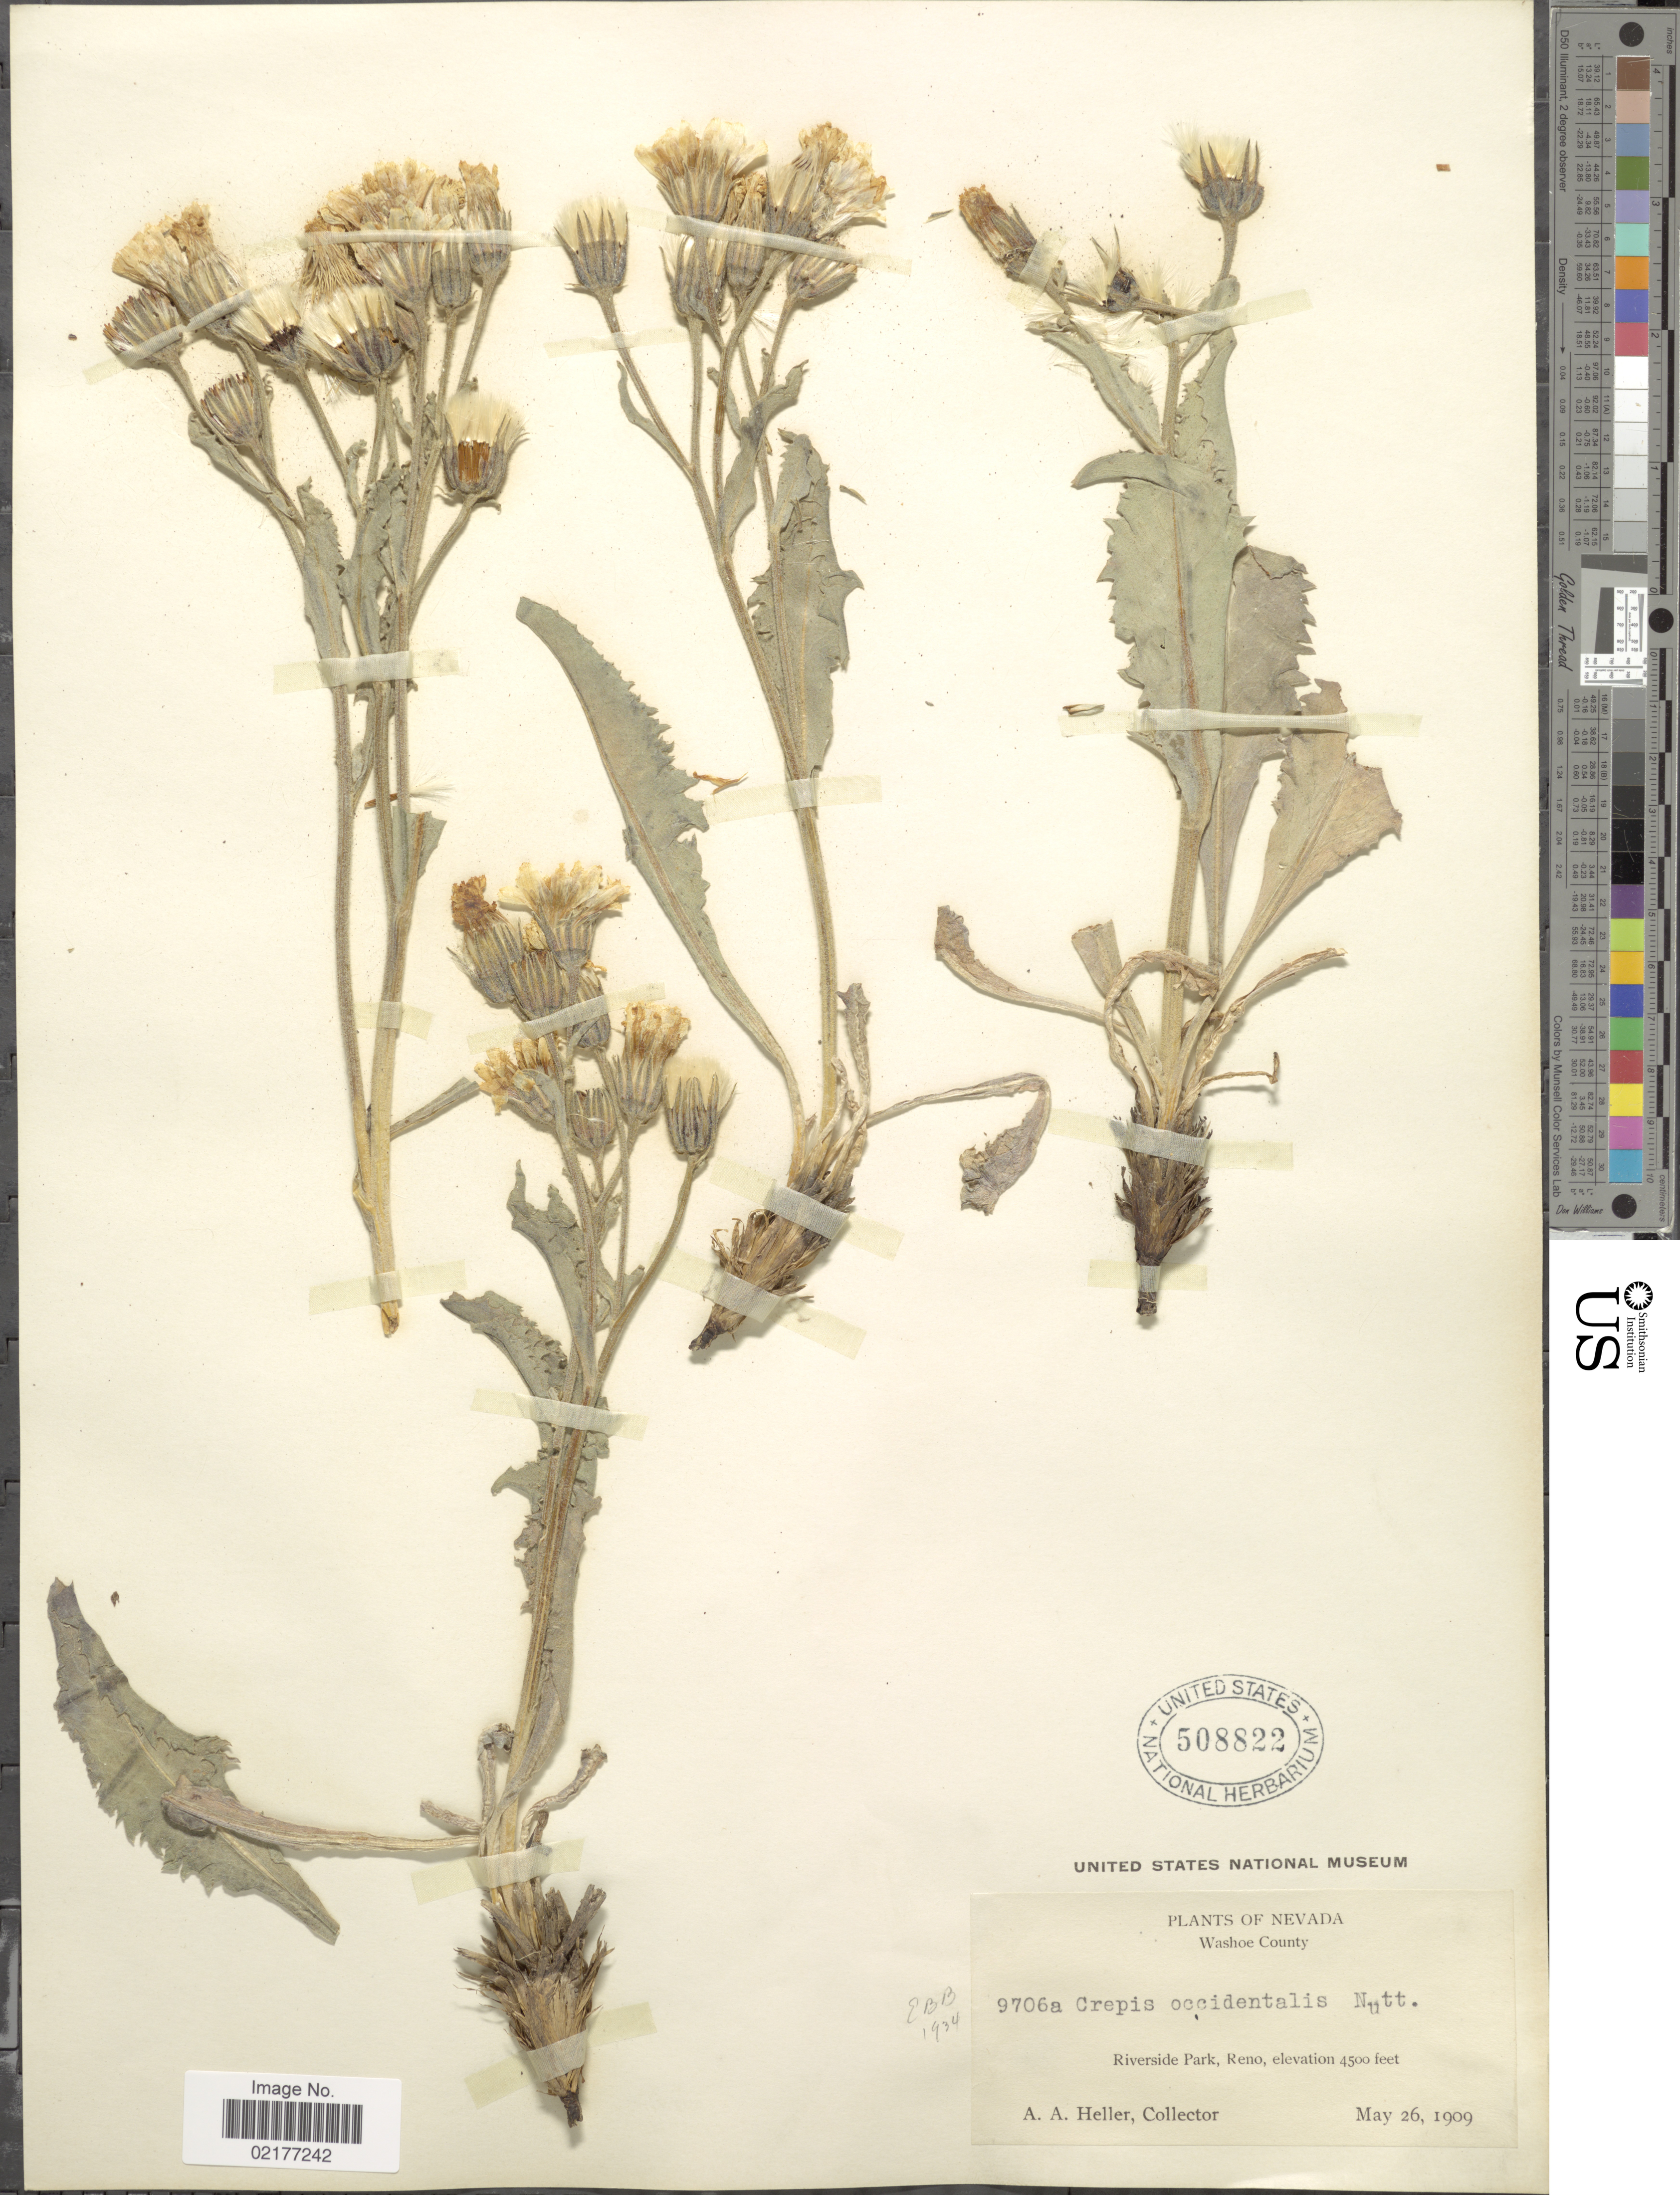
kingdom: Plantae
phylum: Tracheophyta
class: Magnoliopsida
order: Asterales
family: Asteraceae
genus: Crepis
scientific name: Crepis occidentalis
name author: Nutt.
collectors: A. A. Heller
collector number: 9706a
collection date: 1909-05-26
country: United States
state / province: Nevada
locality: Washoe County, Riverside Park, Reno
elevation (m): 1372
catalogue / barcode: US 508822